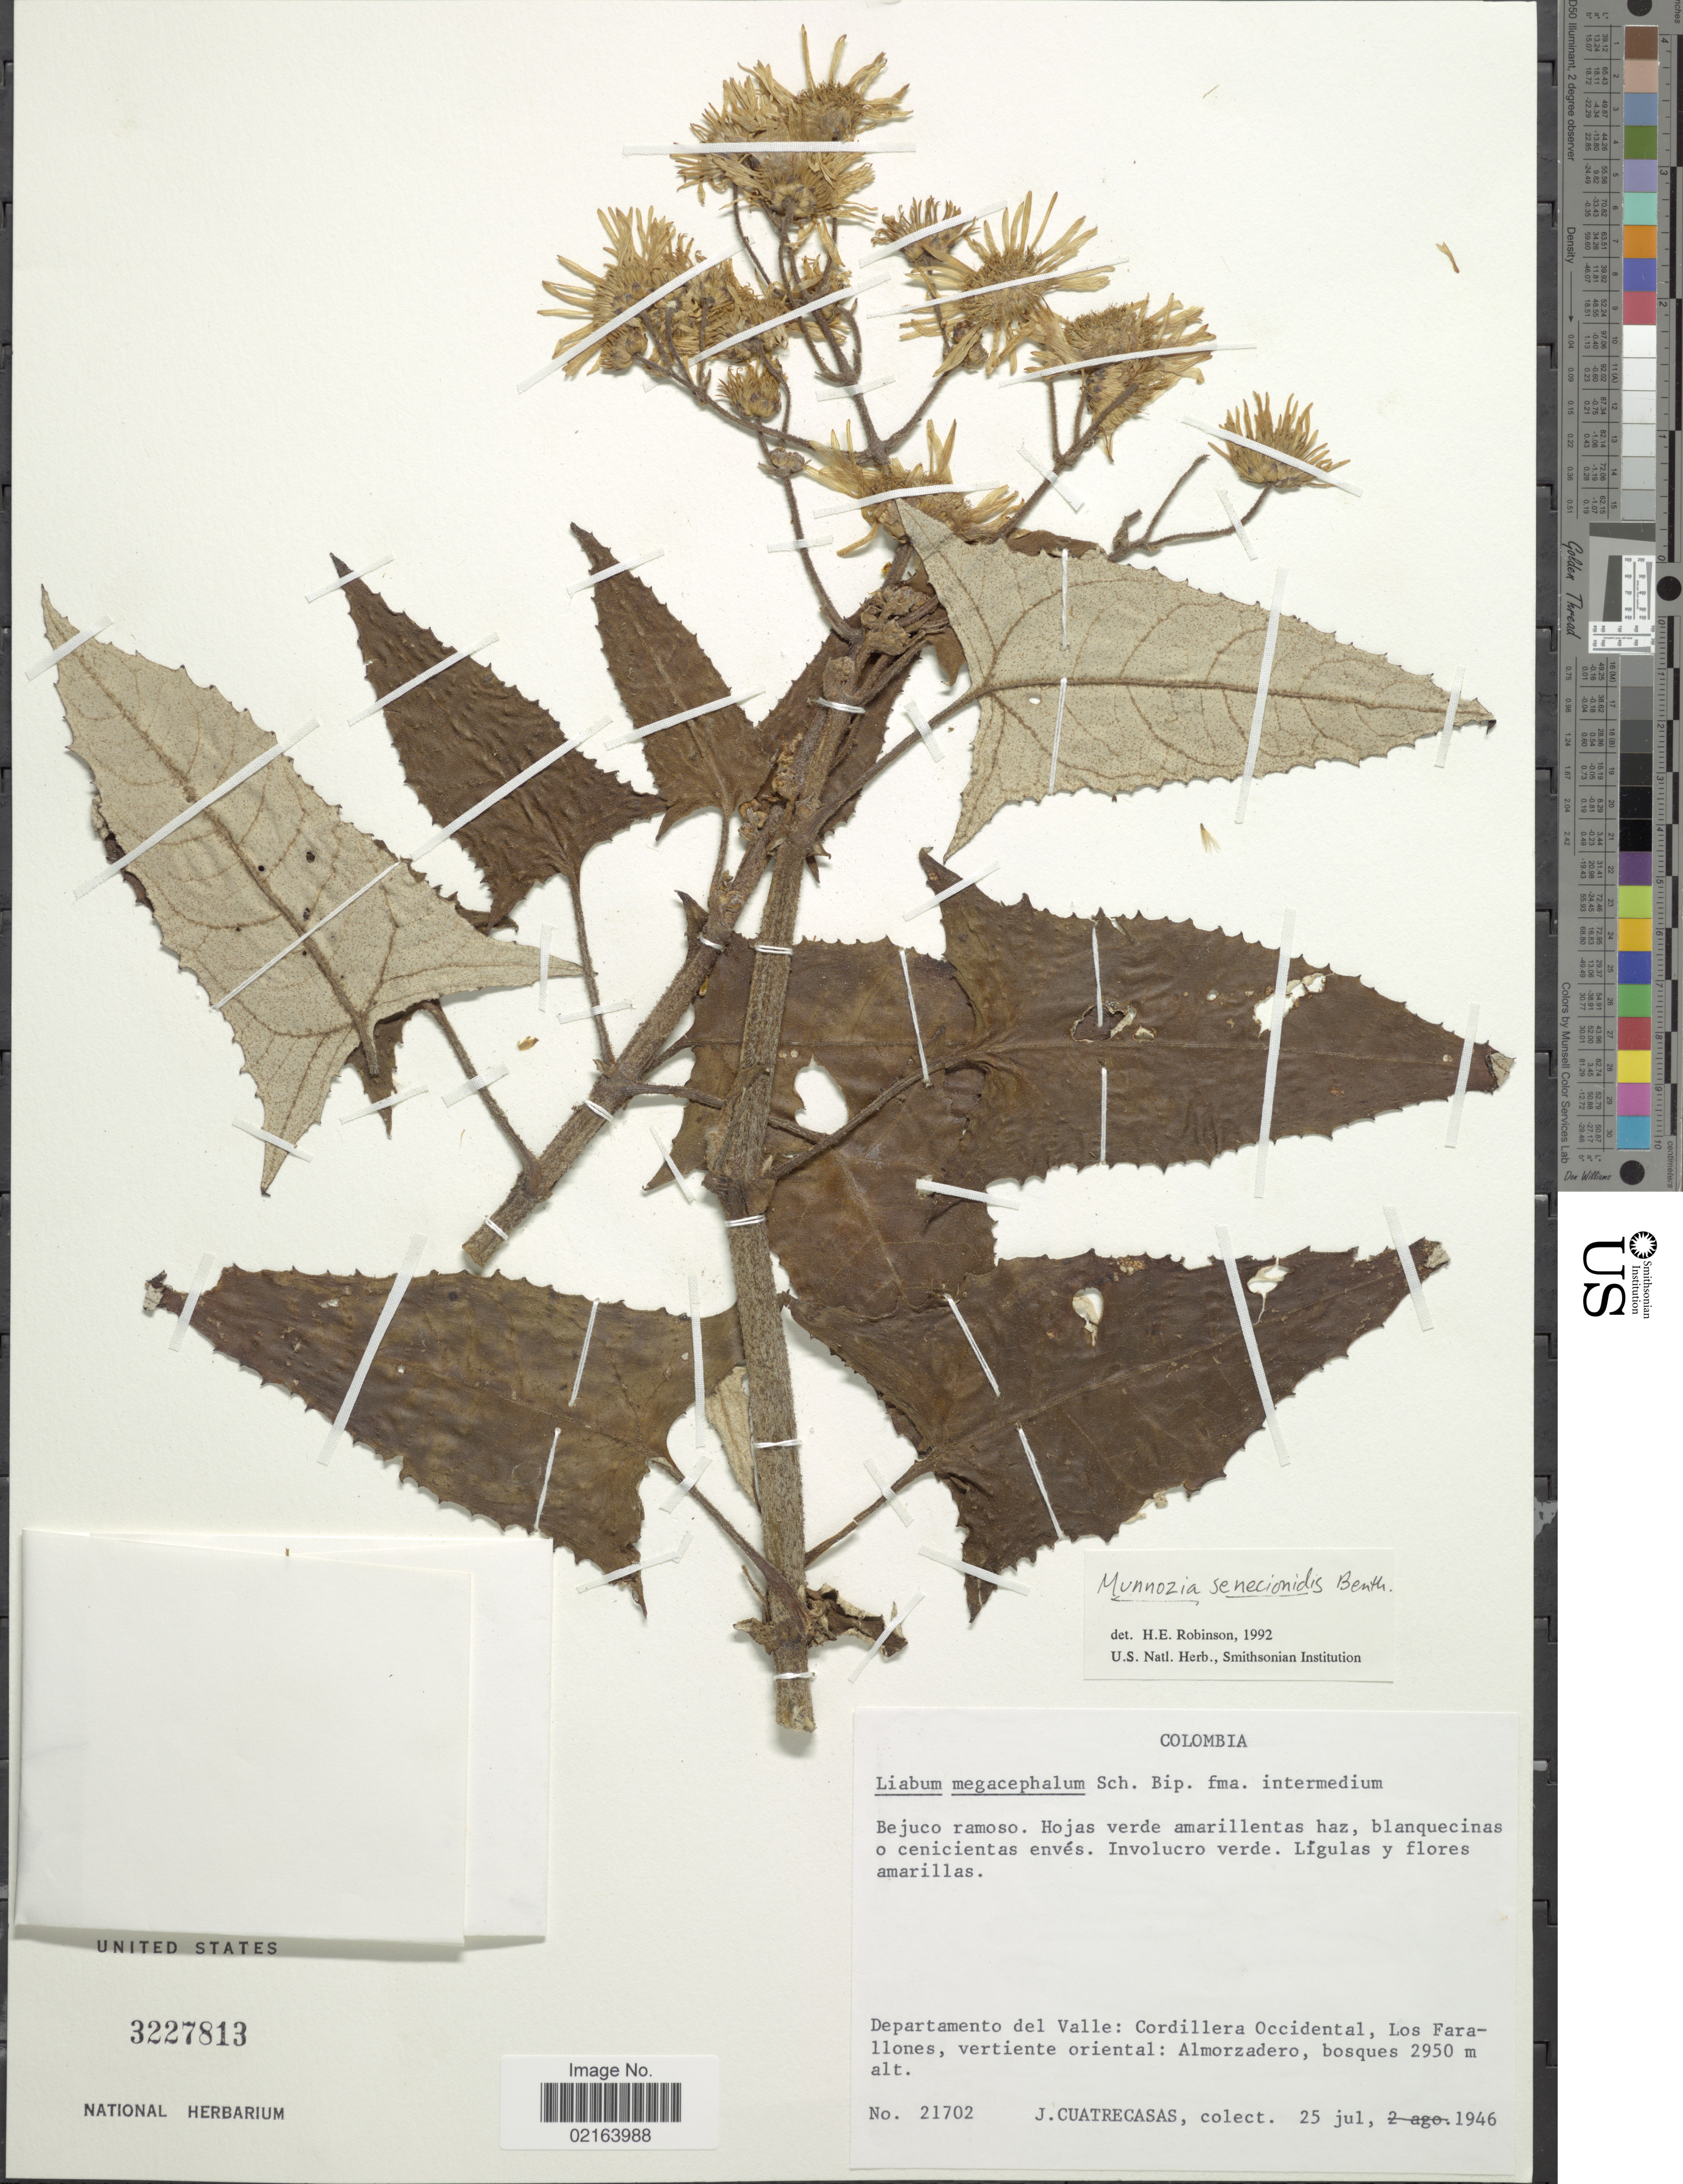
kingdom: Plantae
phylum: Tracheophyta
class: Magnoliopsida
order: Asterales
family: Asteraceae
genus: Munnozia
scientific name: Munnozia senecionidis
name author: Benth.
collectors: J. Cuatrecasas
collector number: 21702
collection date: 1946-07-25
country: Colombia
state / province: Valle del Cauca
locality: Departamento del Valle: Cordillera Occidental, Los Farallones, vertiente oriental: Almorzadero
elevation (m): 2950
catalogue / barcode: US 3227813